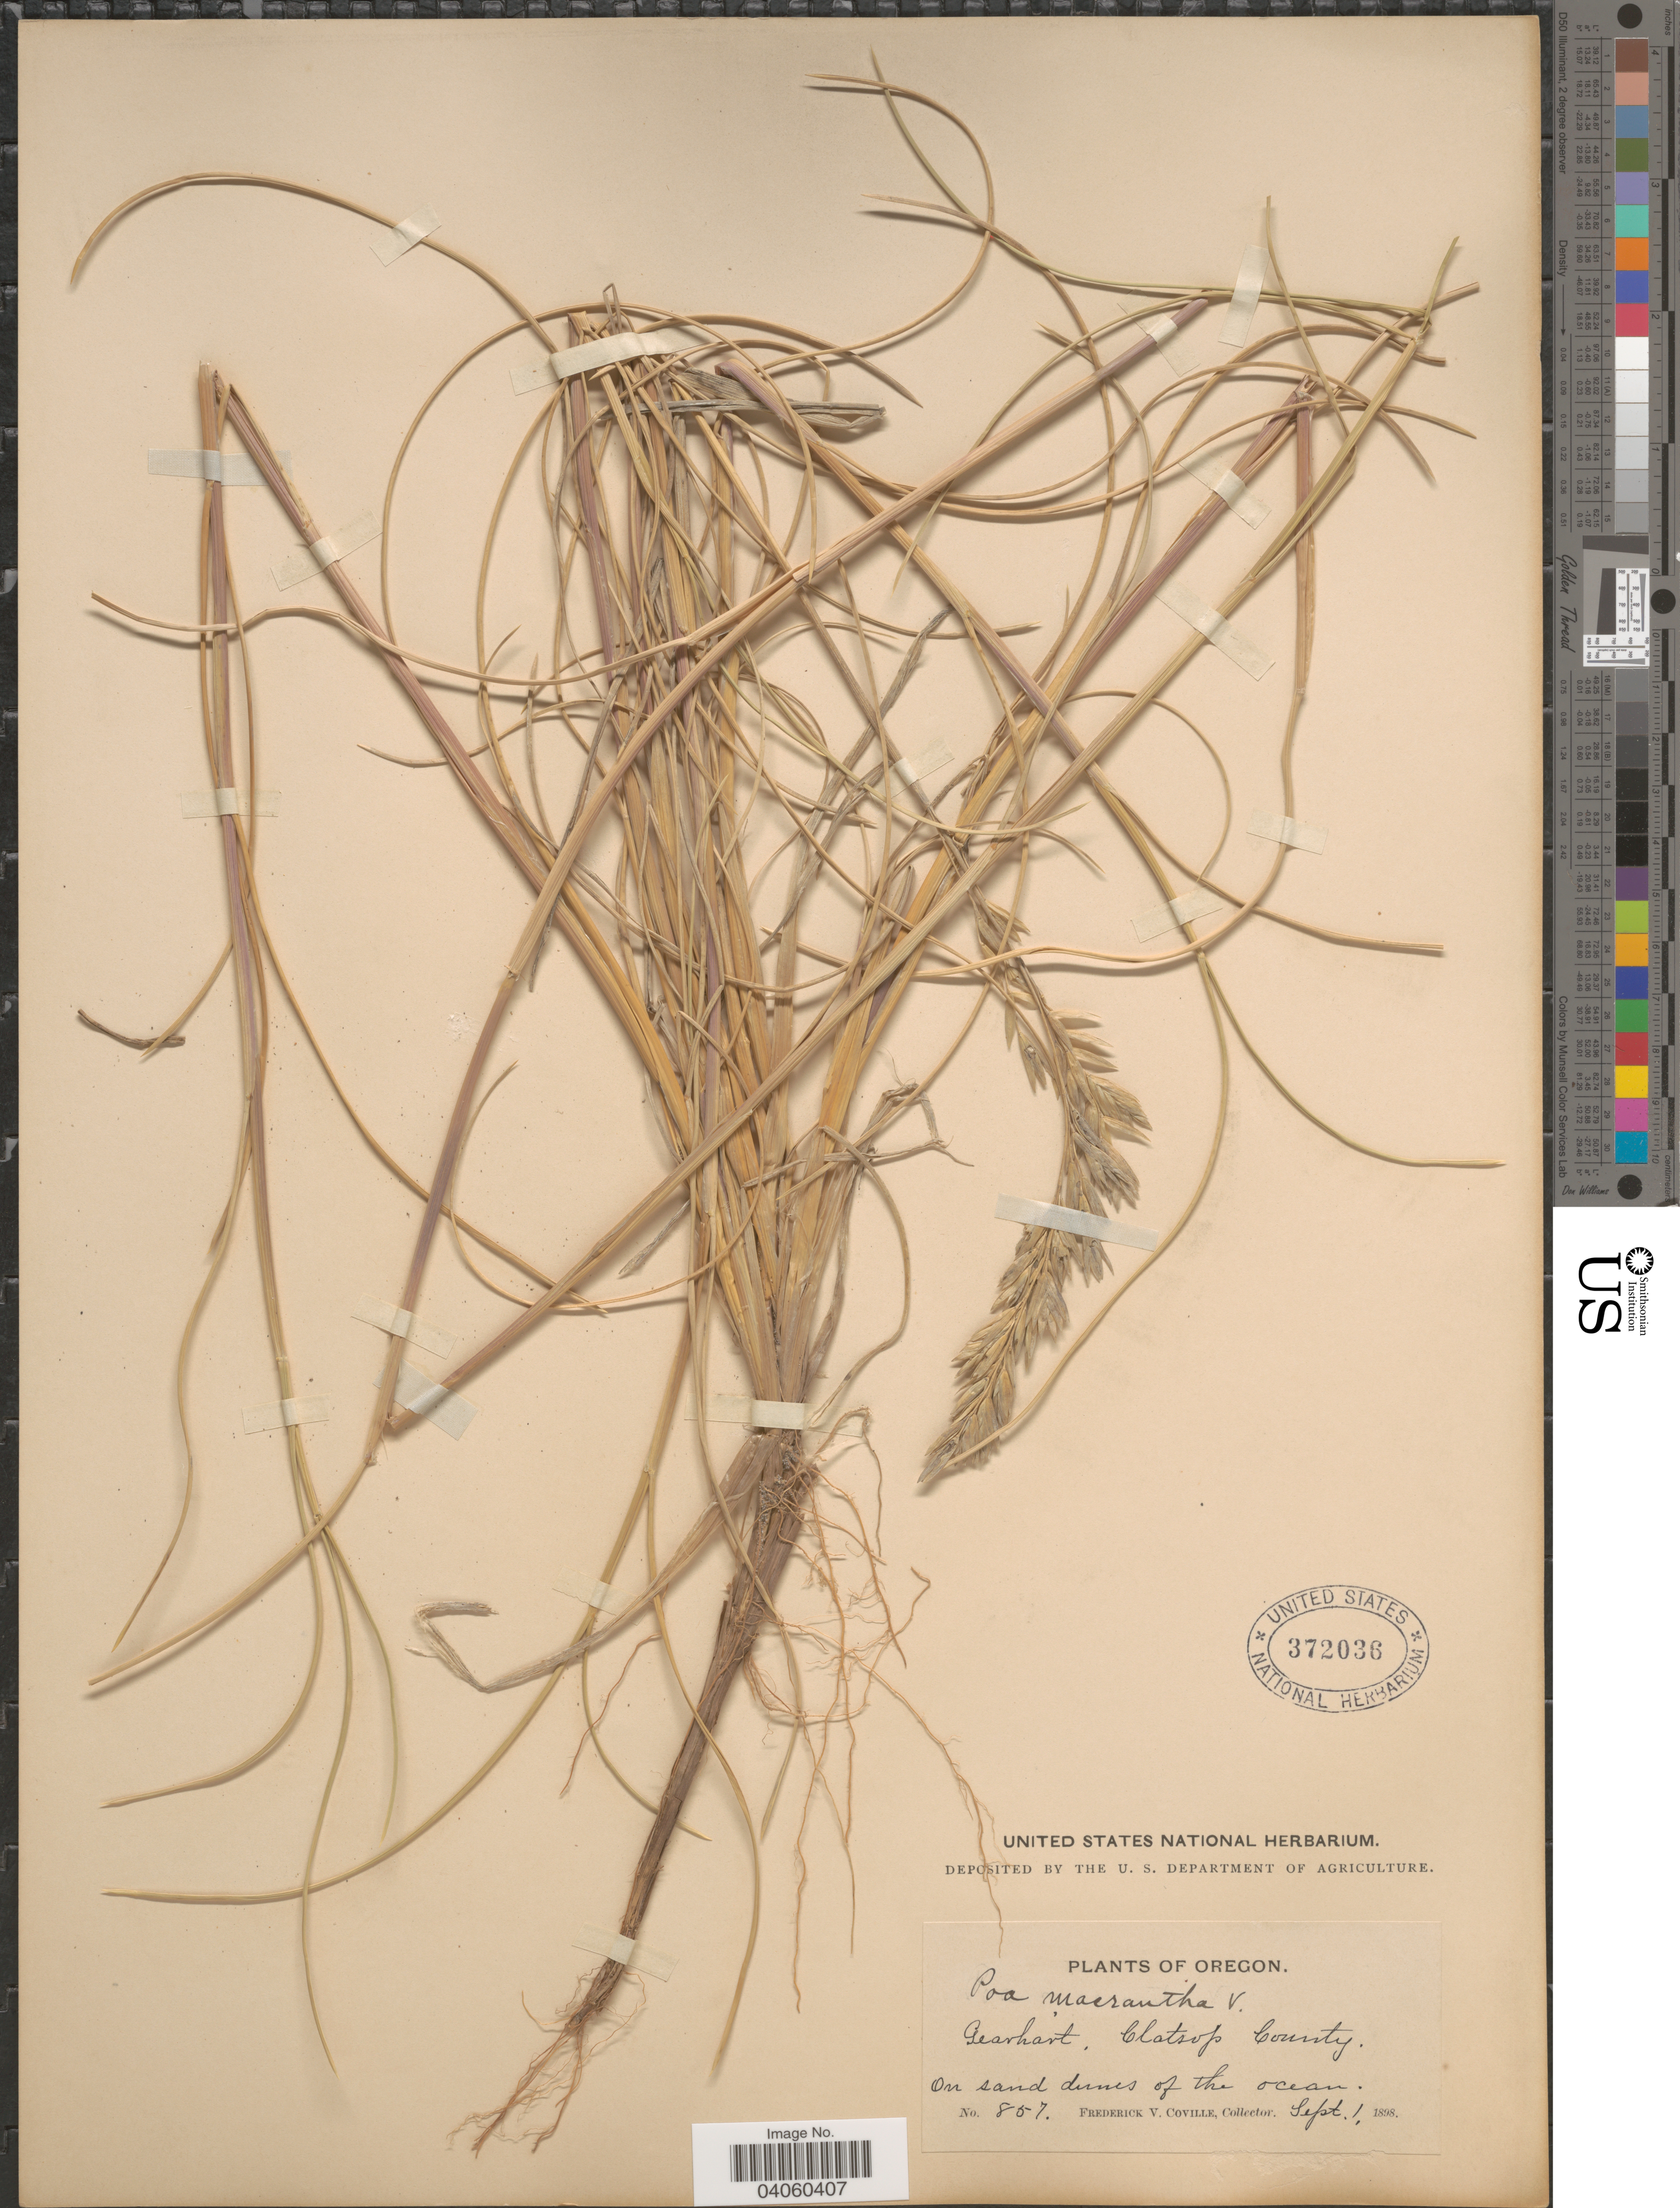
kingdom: Plantae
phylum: Tracheophyta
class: Liliopsida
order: Poales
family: Poaceae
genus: Poa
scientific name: Poa macrantha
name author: Vasey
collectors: F. V. Coville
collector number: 857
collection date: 1898-09-01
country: United States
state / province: Oregon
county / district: Clatsop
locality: Gearhart. Clatsop County.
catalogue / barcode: US 372036